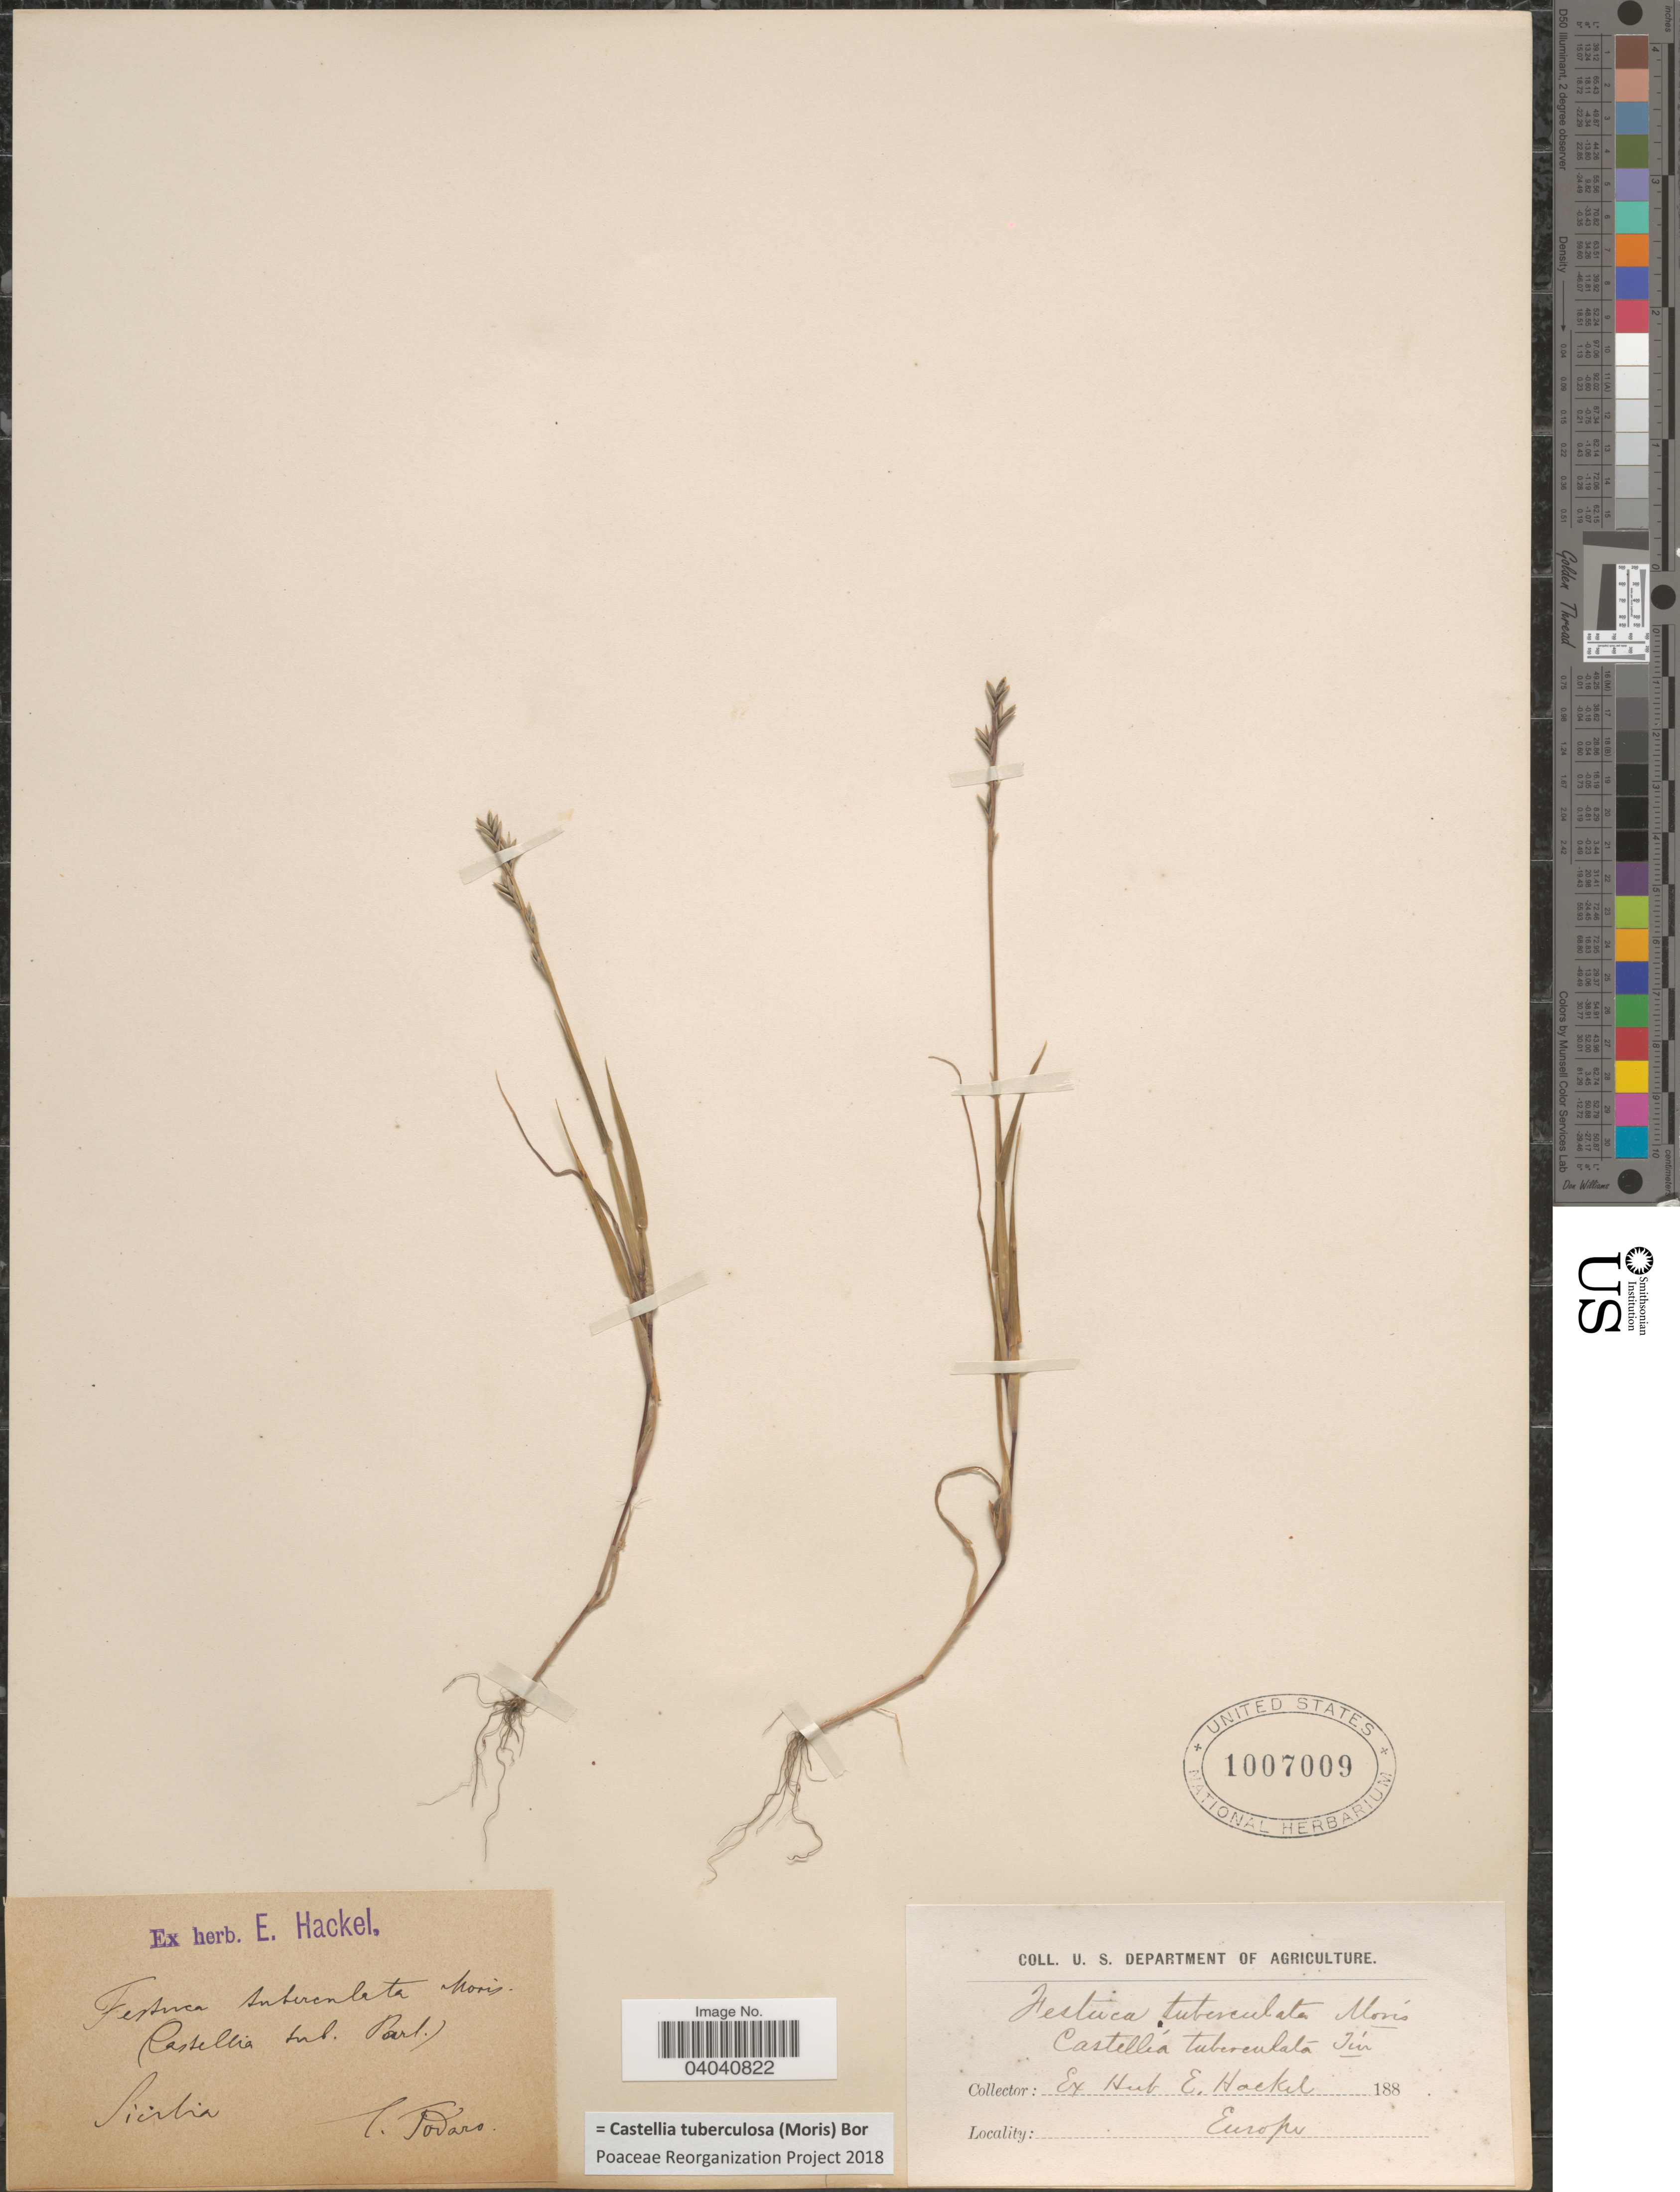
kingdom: Plantae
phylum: Tracheophyta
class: Liliopsida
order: Poales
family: Poaceae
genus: Castellia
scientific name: Castellia tuberculosa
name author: (Moris) Bor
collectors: Todaro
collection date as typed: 188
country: Italy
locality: Europe. Sicula.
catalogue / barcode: US 1007009